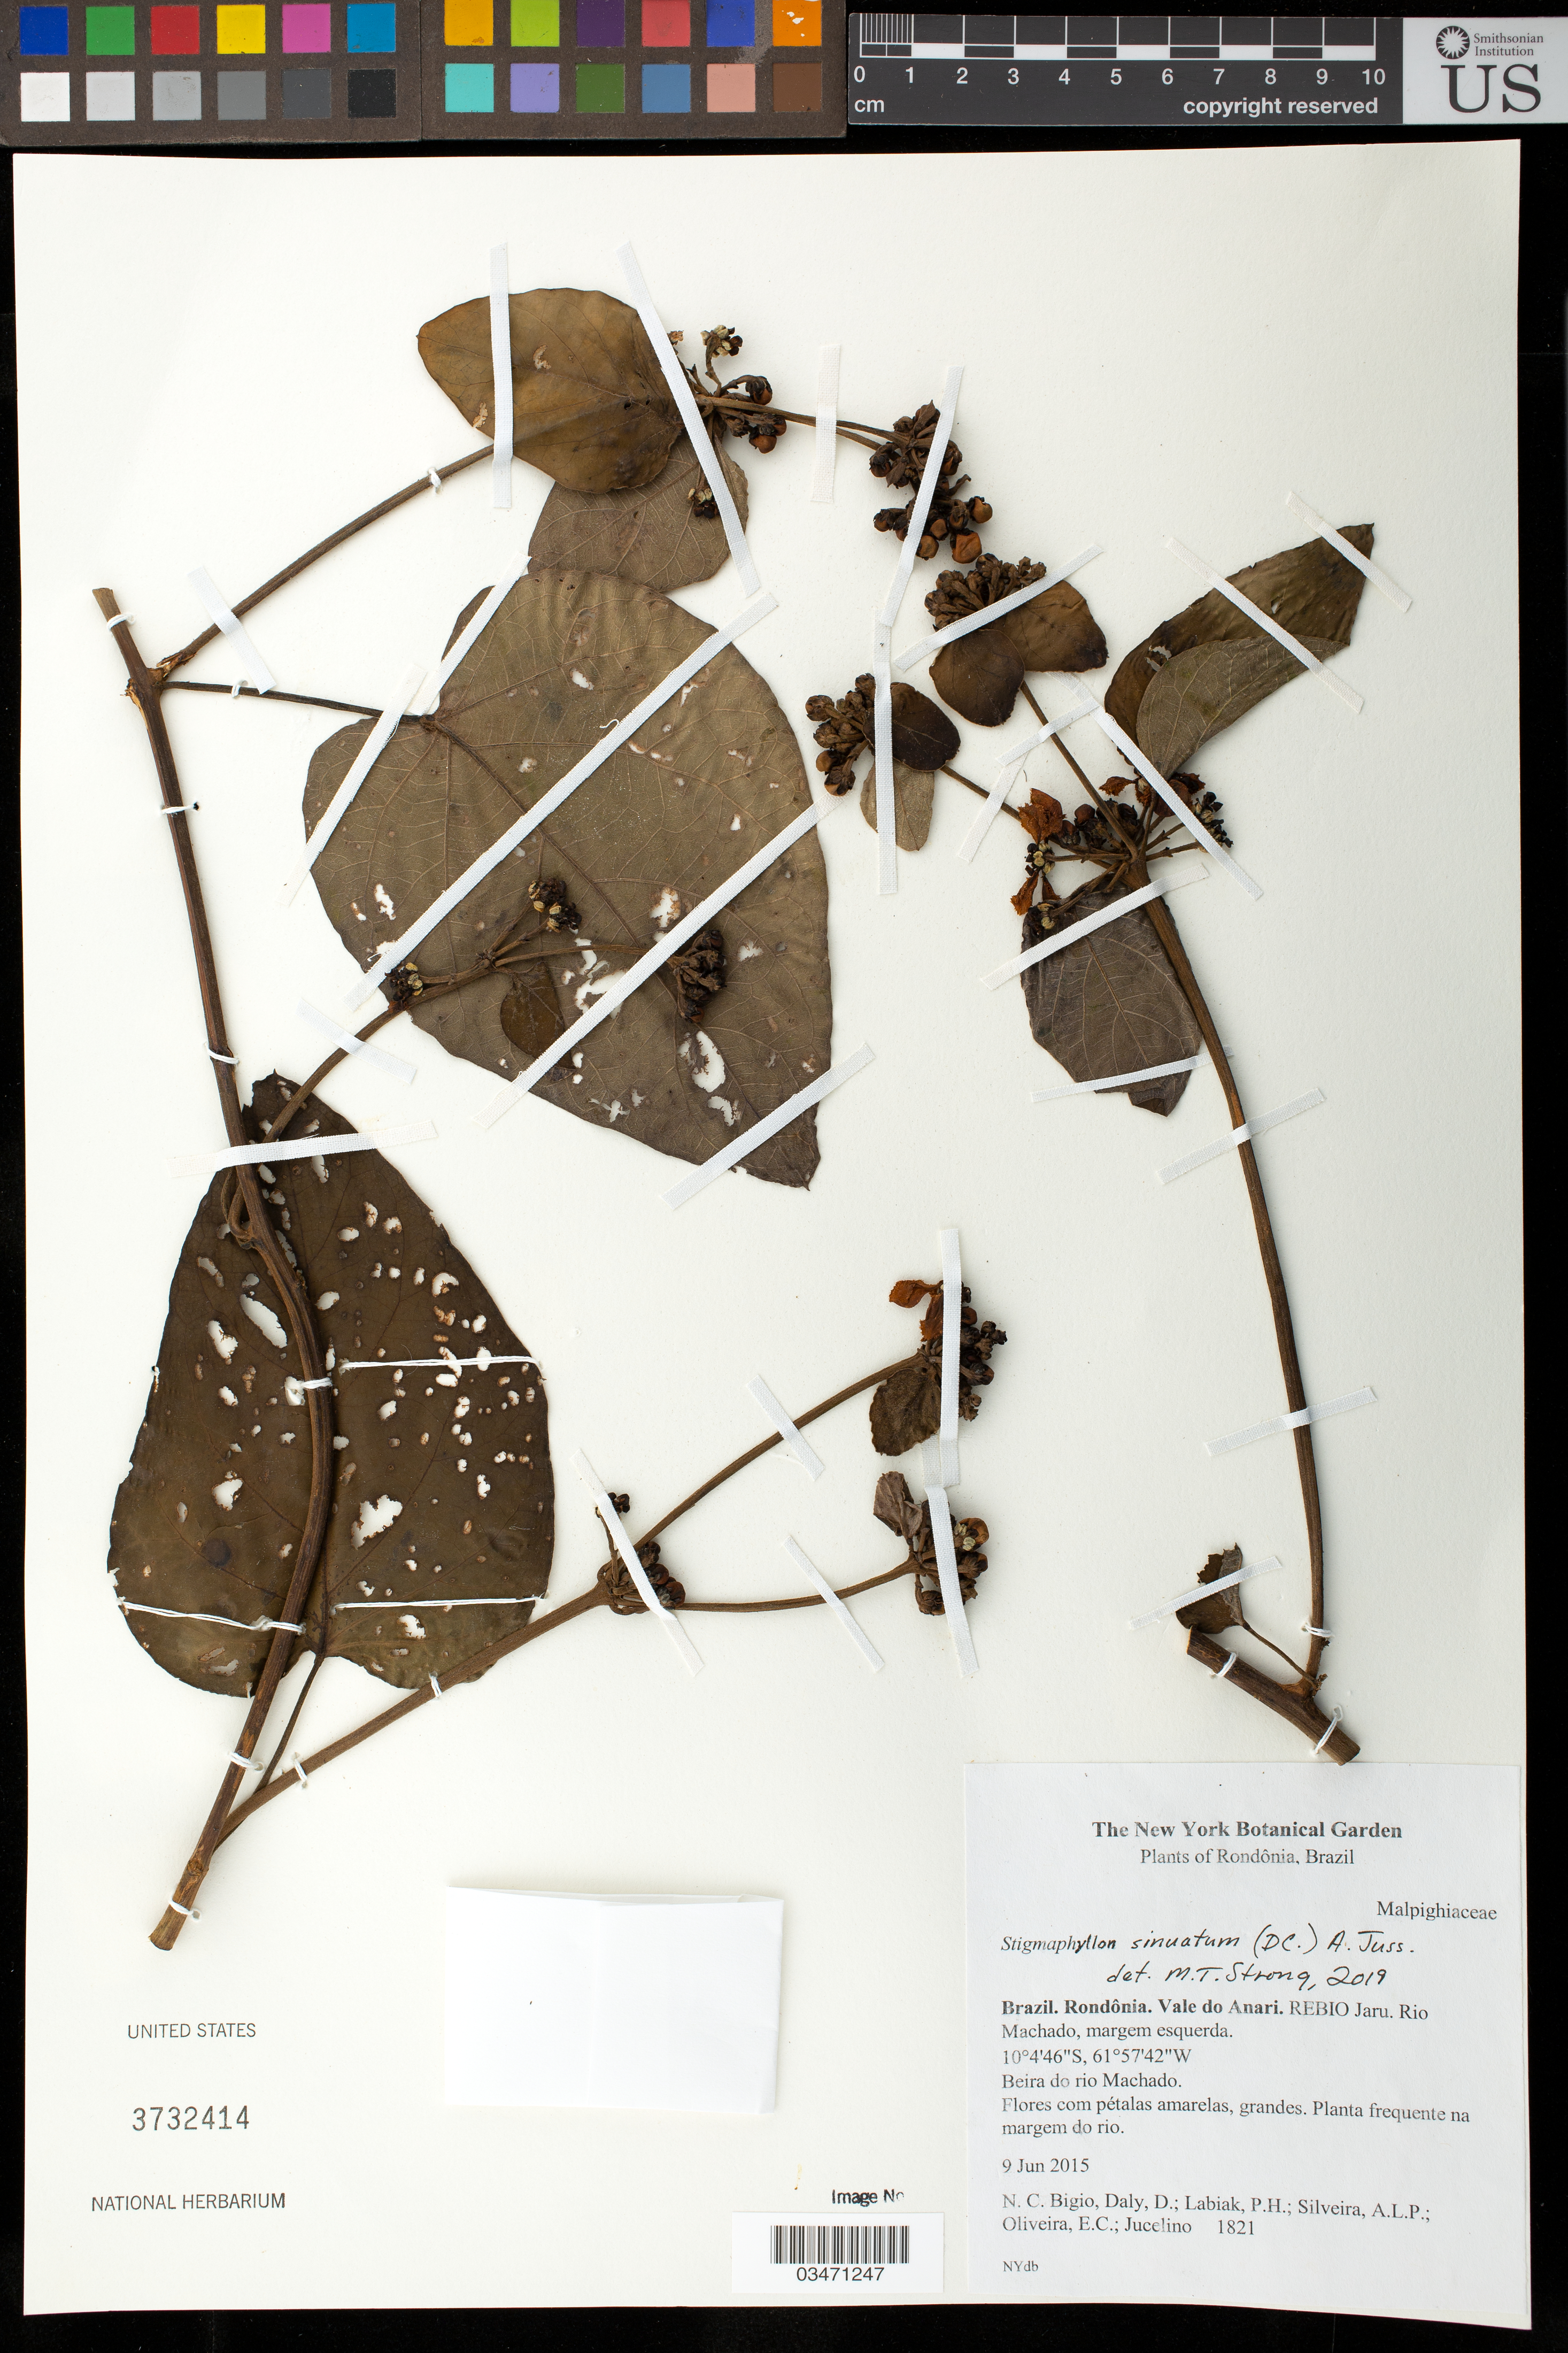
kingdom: Plantae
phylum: Tracheophyta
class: Magnoliopsida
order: Malpighiales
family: Malpighiaceae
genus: Stigmaphyllon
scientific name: Stigmaphyllon sinuatum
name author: (DC.) A. Juss.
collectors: N. C. Bigio, D. Daly, P. H. Labiak, -. Silveira, E. Oliveira & -. Jucelino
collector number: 1821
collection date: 2015-06-09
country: Brazil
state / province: Rondônia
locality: Vale do Anari REBIO Jaru. Rio Machado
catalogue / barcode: US 3732414